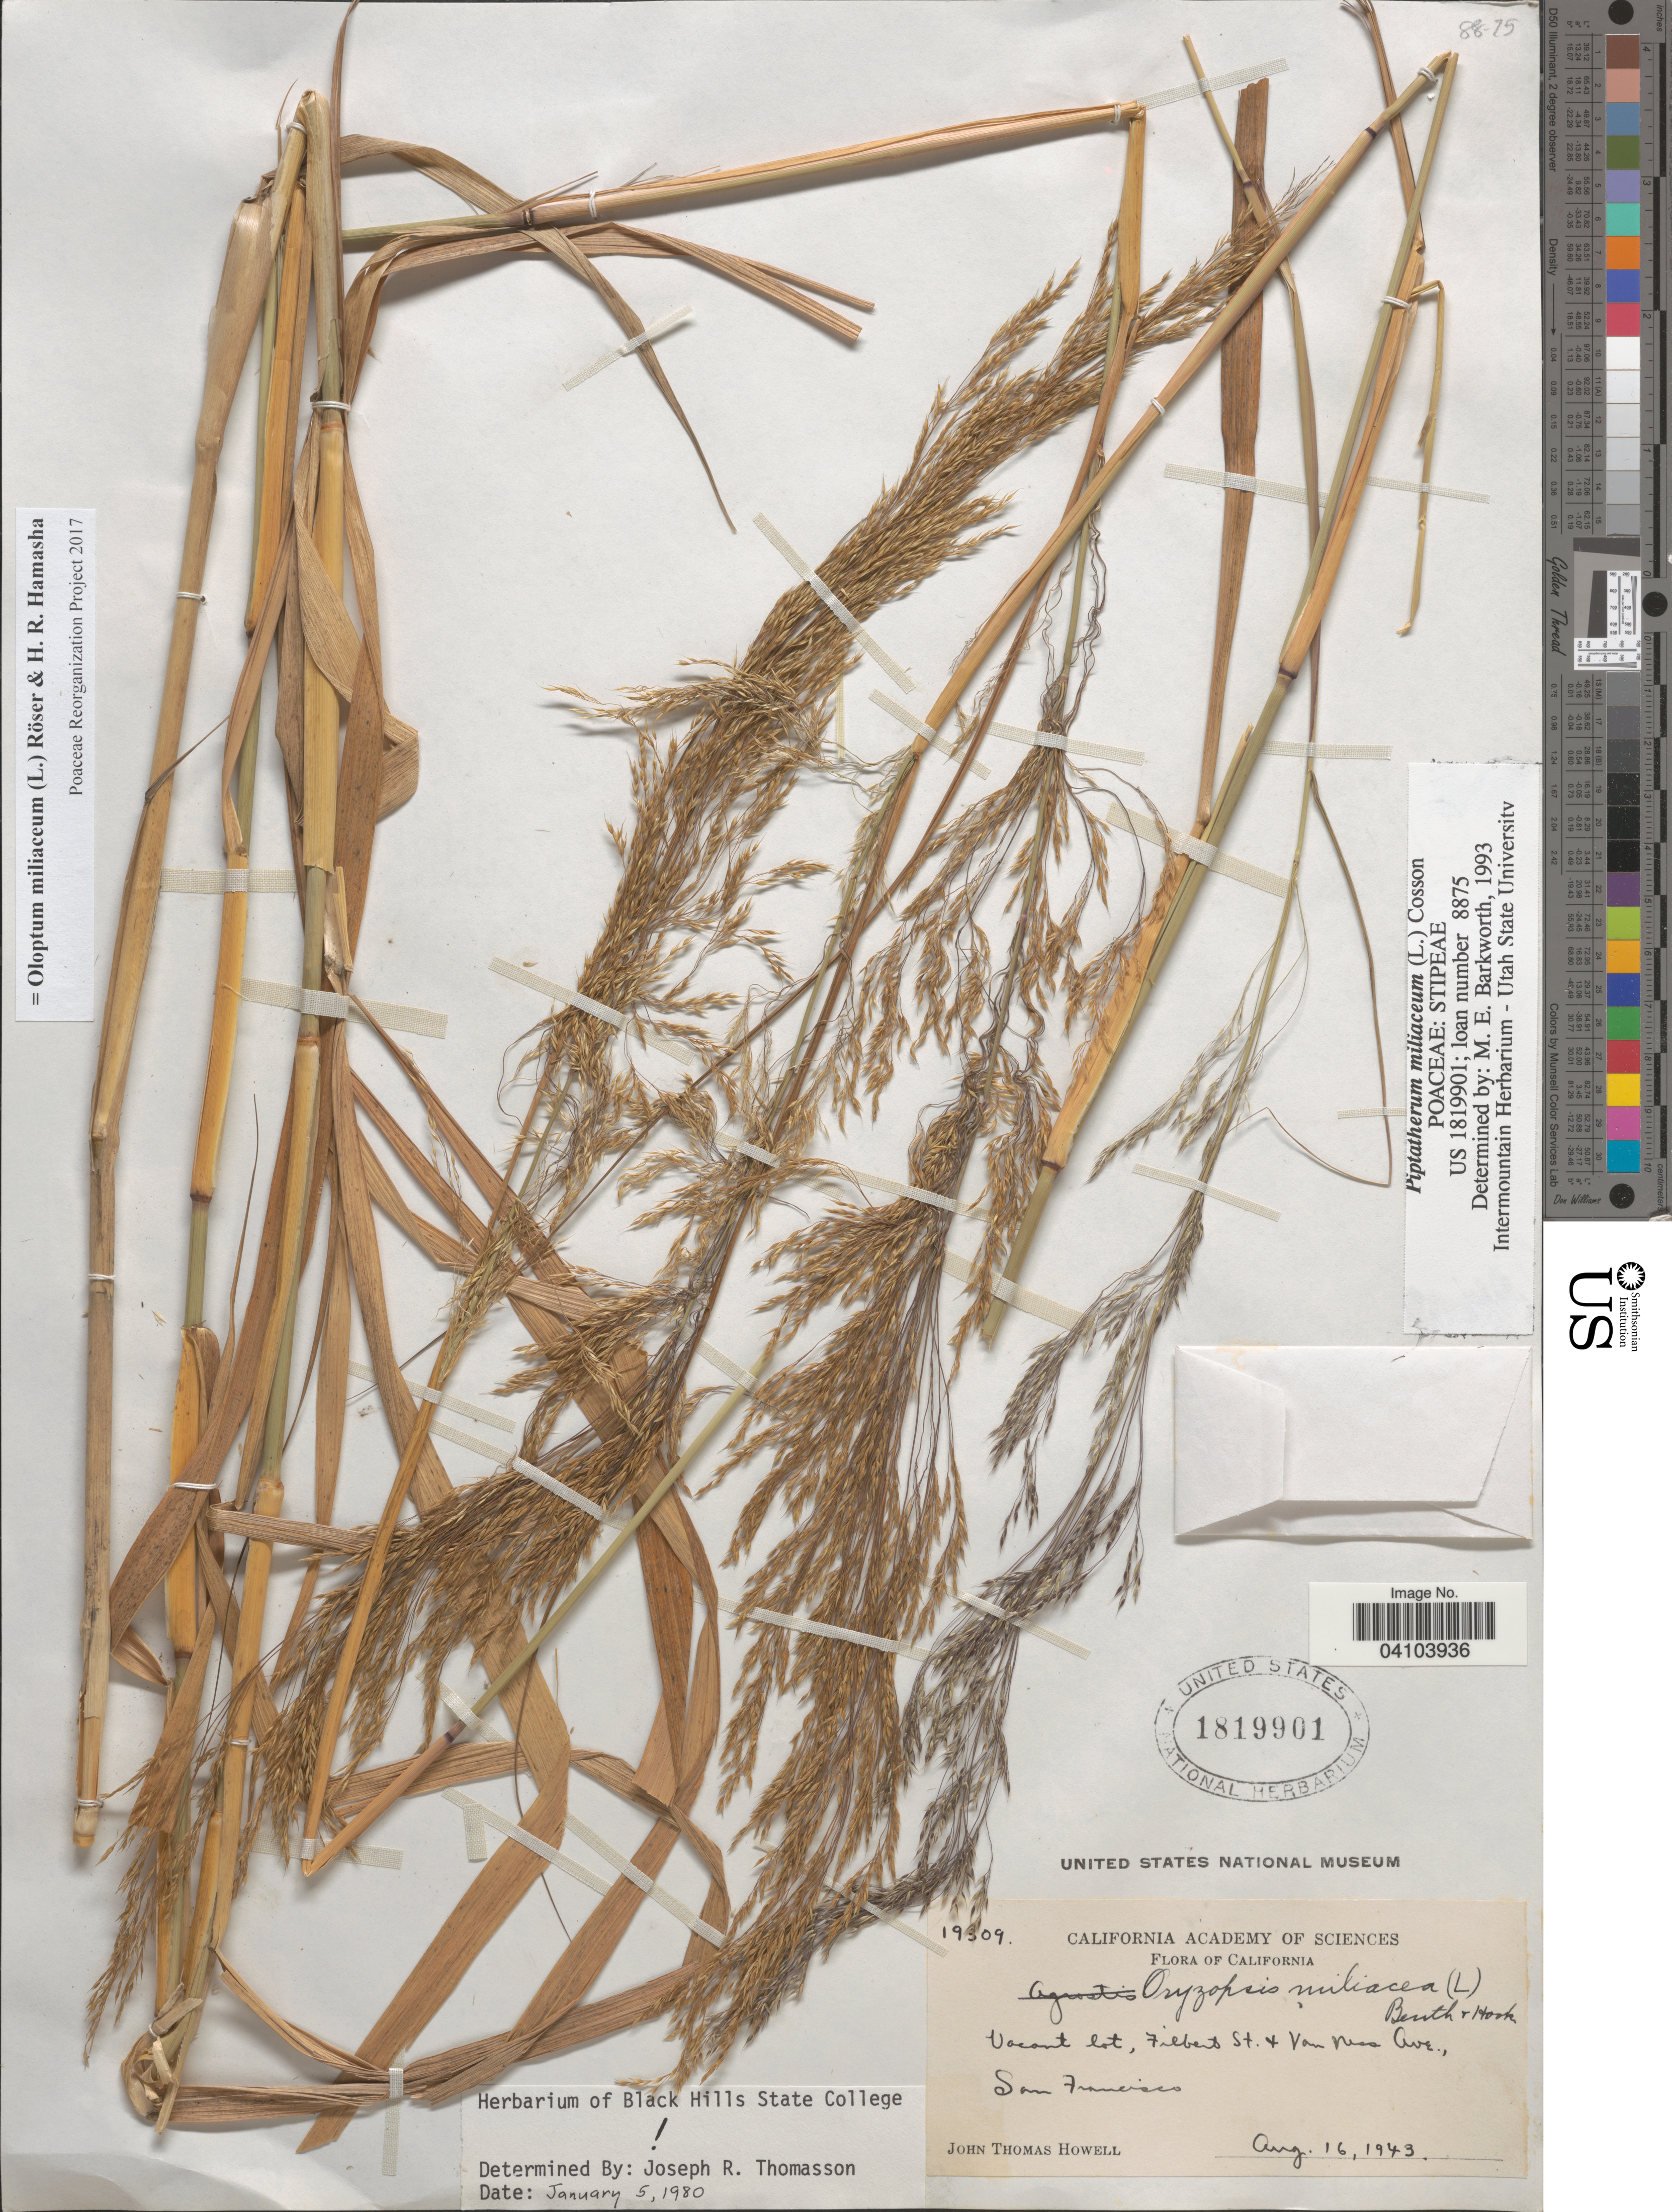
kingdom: Plantae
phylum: Tracheophyta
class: Liliopsida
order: Poales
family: Poaceae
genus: Oloptum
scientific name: Oloptum miliaceum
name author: Röser & H. R. Hamasha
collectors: J. T. Howell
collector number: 19309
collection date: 1943-08-16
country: United States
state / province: California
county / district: San Francisco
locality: Vacant lot, Filbert St. & Van Ness Ave., San Francisco.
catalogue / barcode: US 1819901